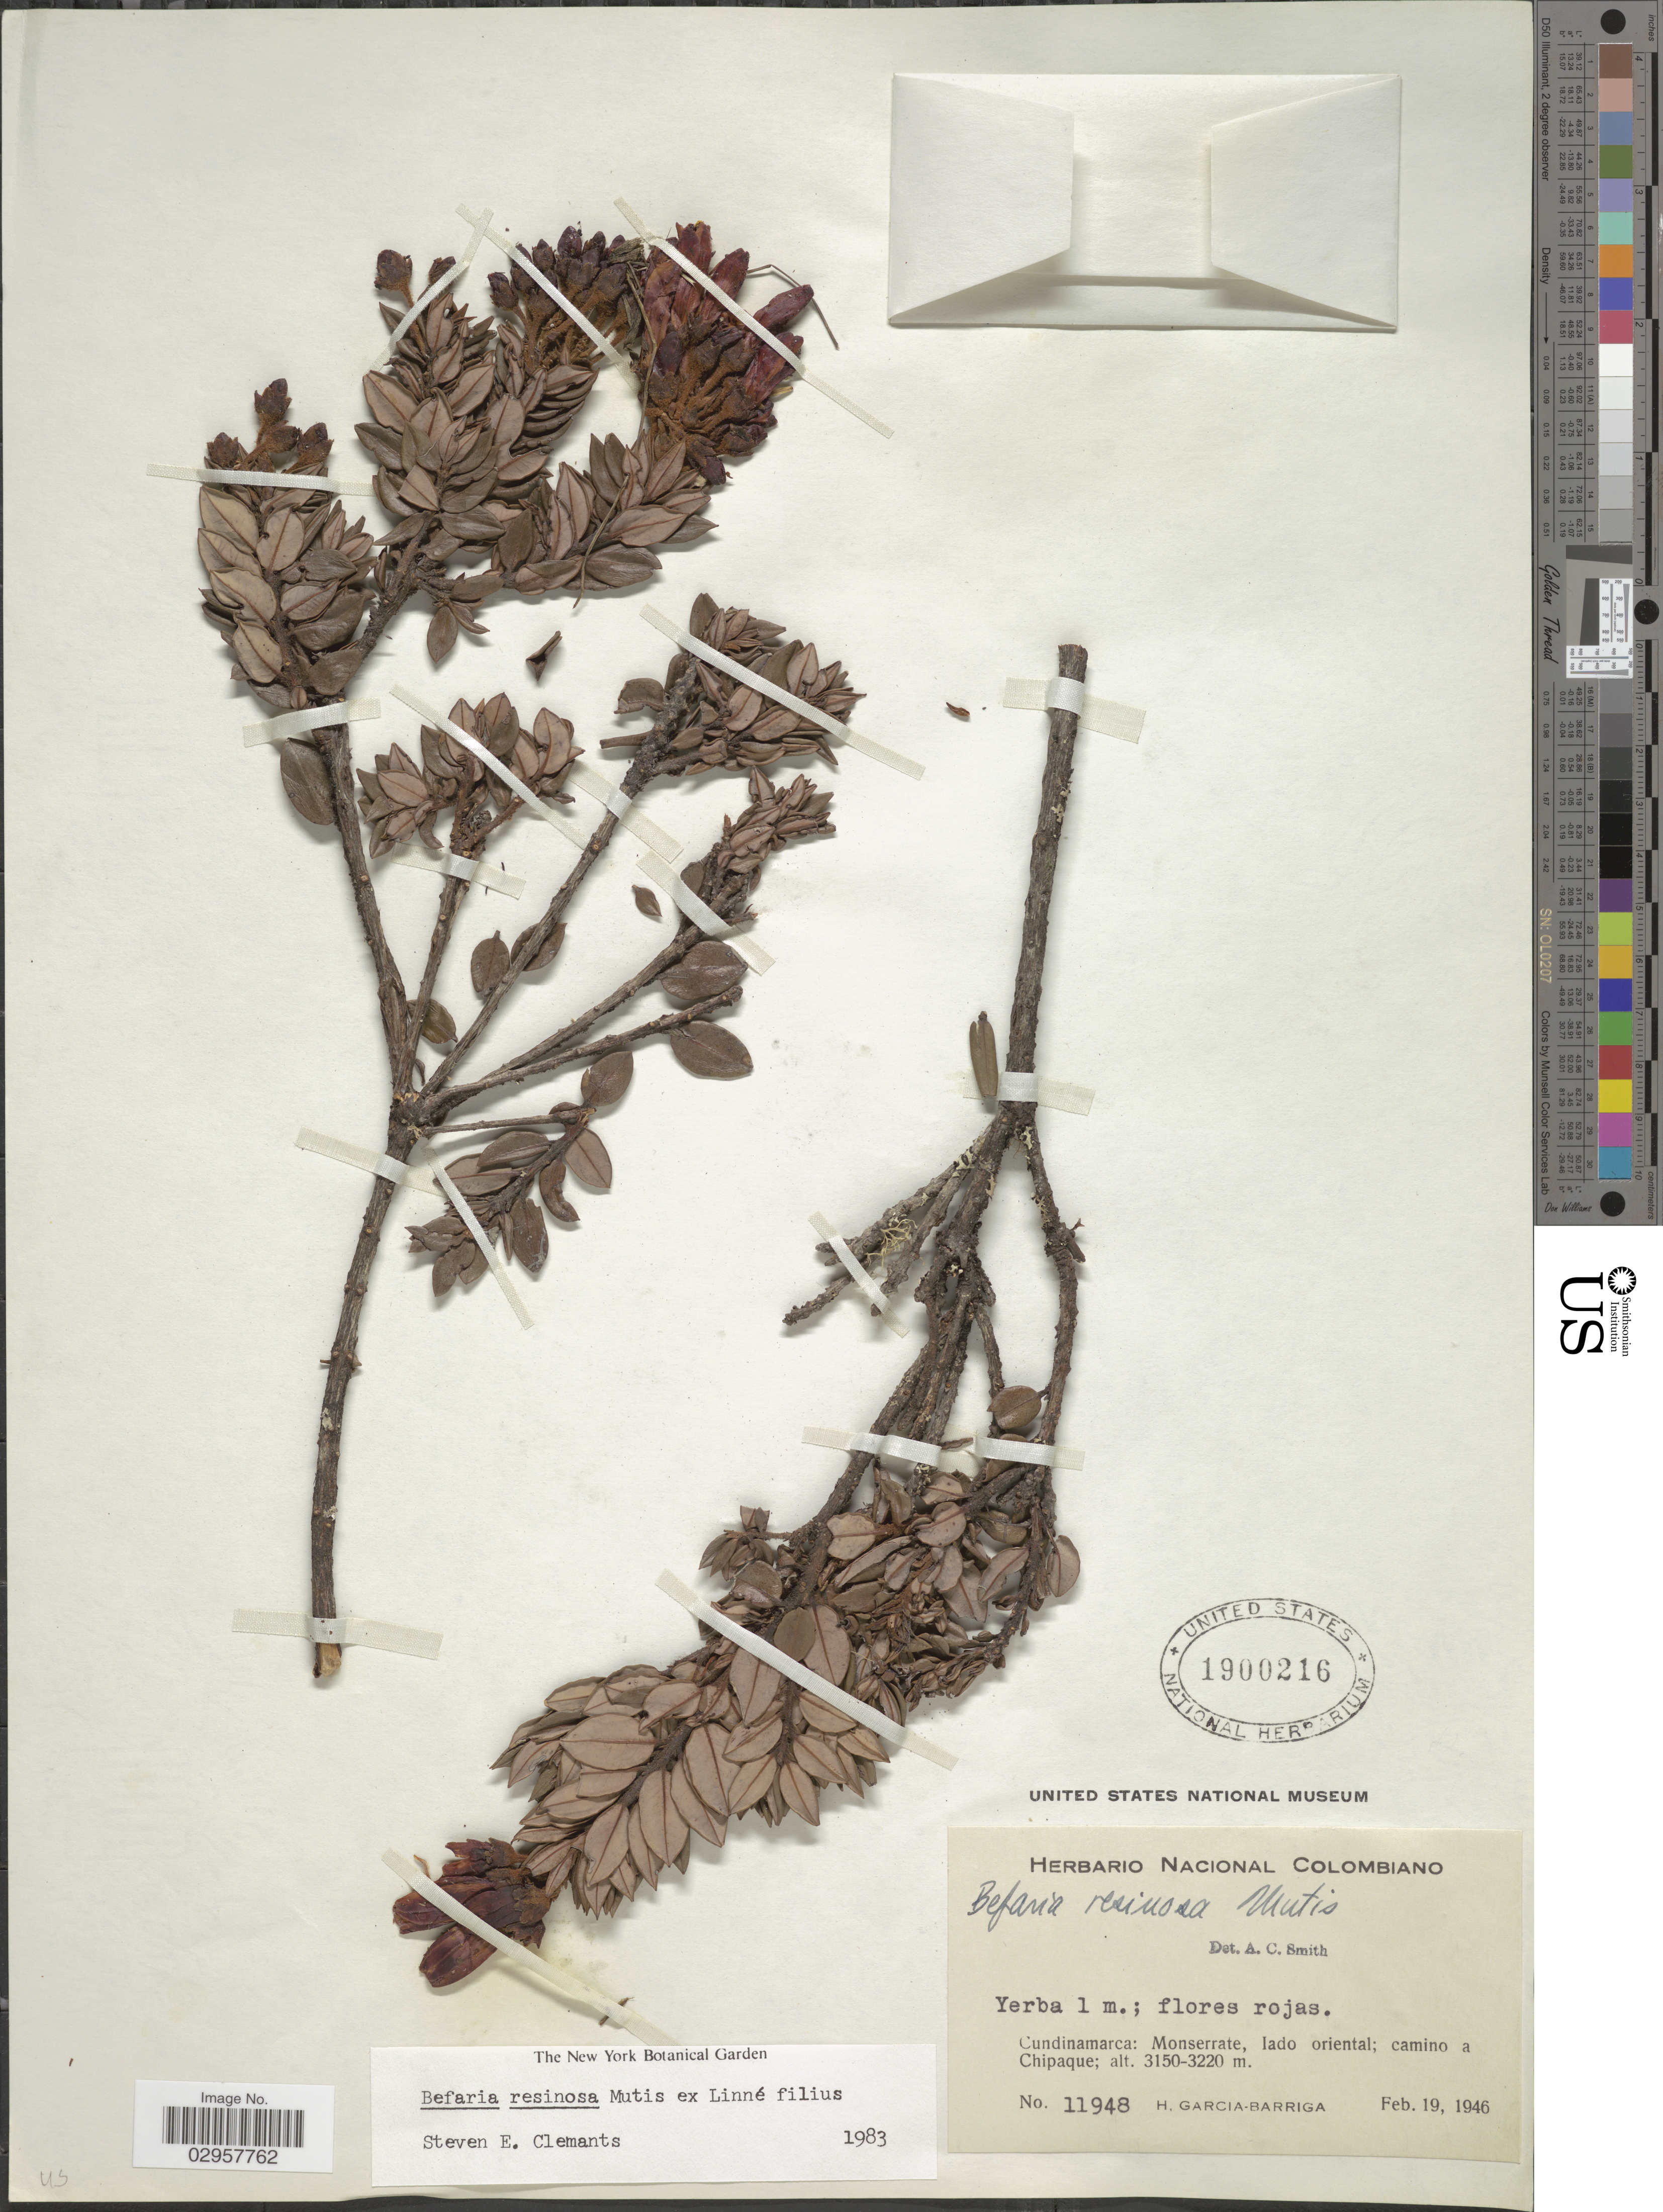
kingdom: Plantae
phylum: Tracheophyta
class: Magnoliopsida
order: Ericales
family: Ericaceae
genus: Befaria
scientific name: Befaria resinosa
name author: Mutis ex L. f.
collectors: H. García Barriga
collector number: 11948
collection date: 1946-02-19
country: Colombia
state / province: Cundinamarca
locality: Monserrate, lado oriental; camino a Chipaque.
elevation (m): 3150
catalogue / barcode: US 1900216